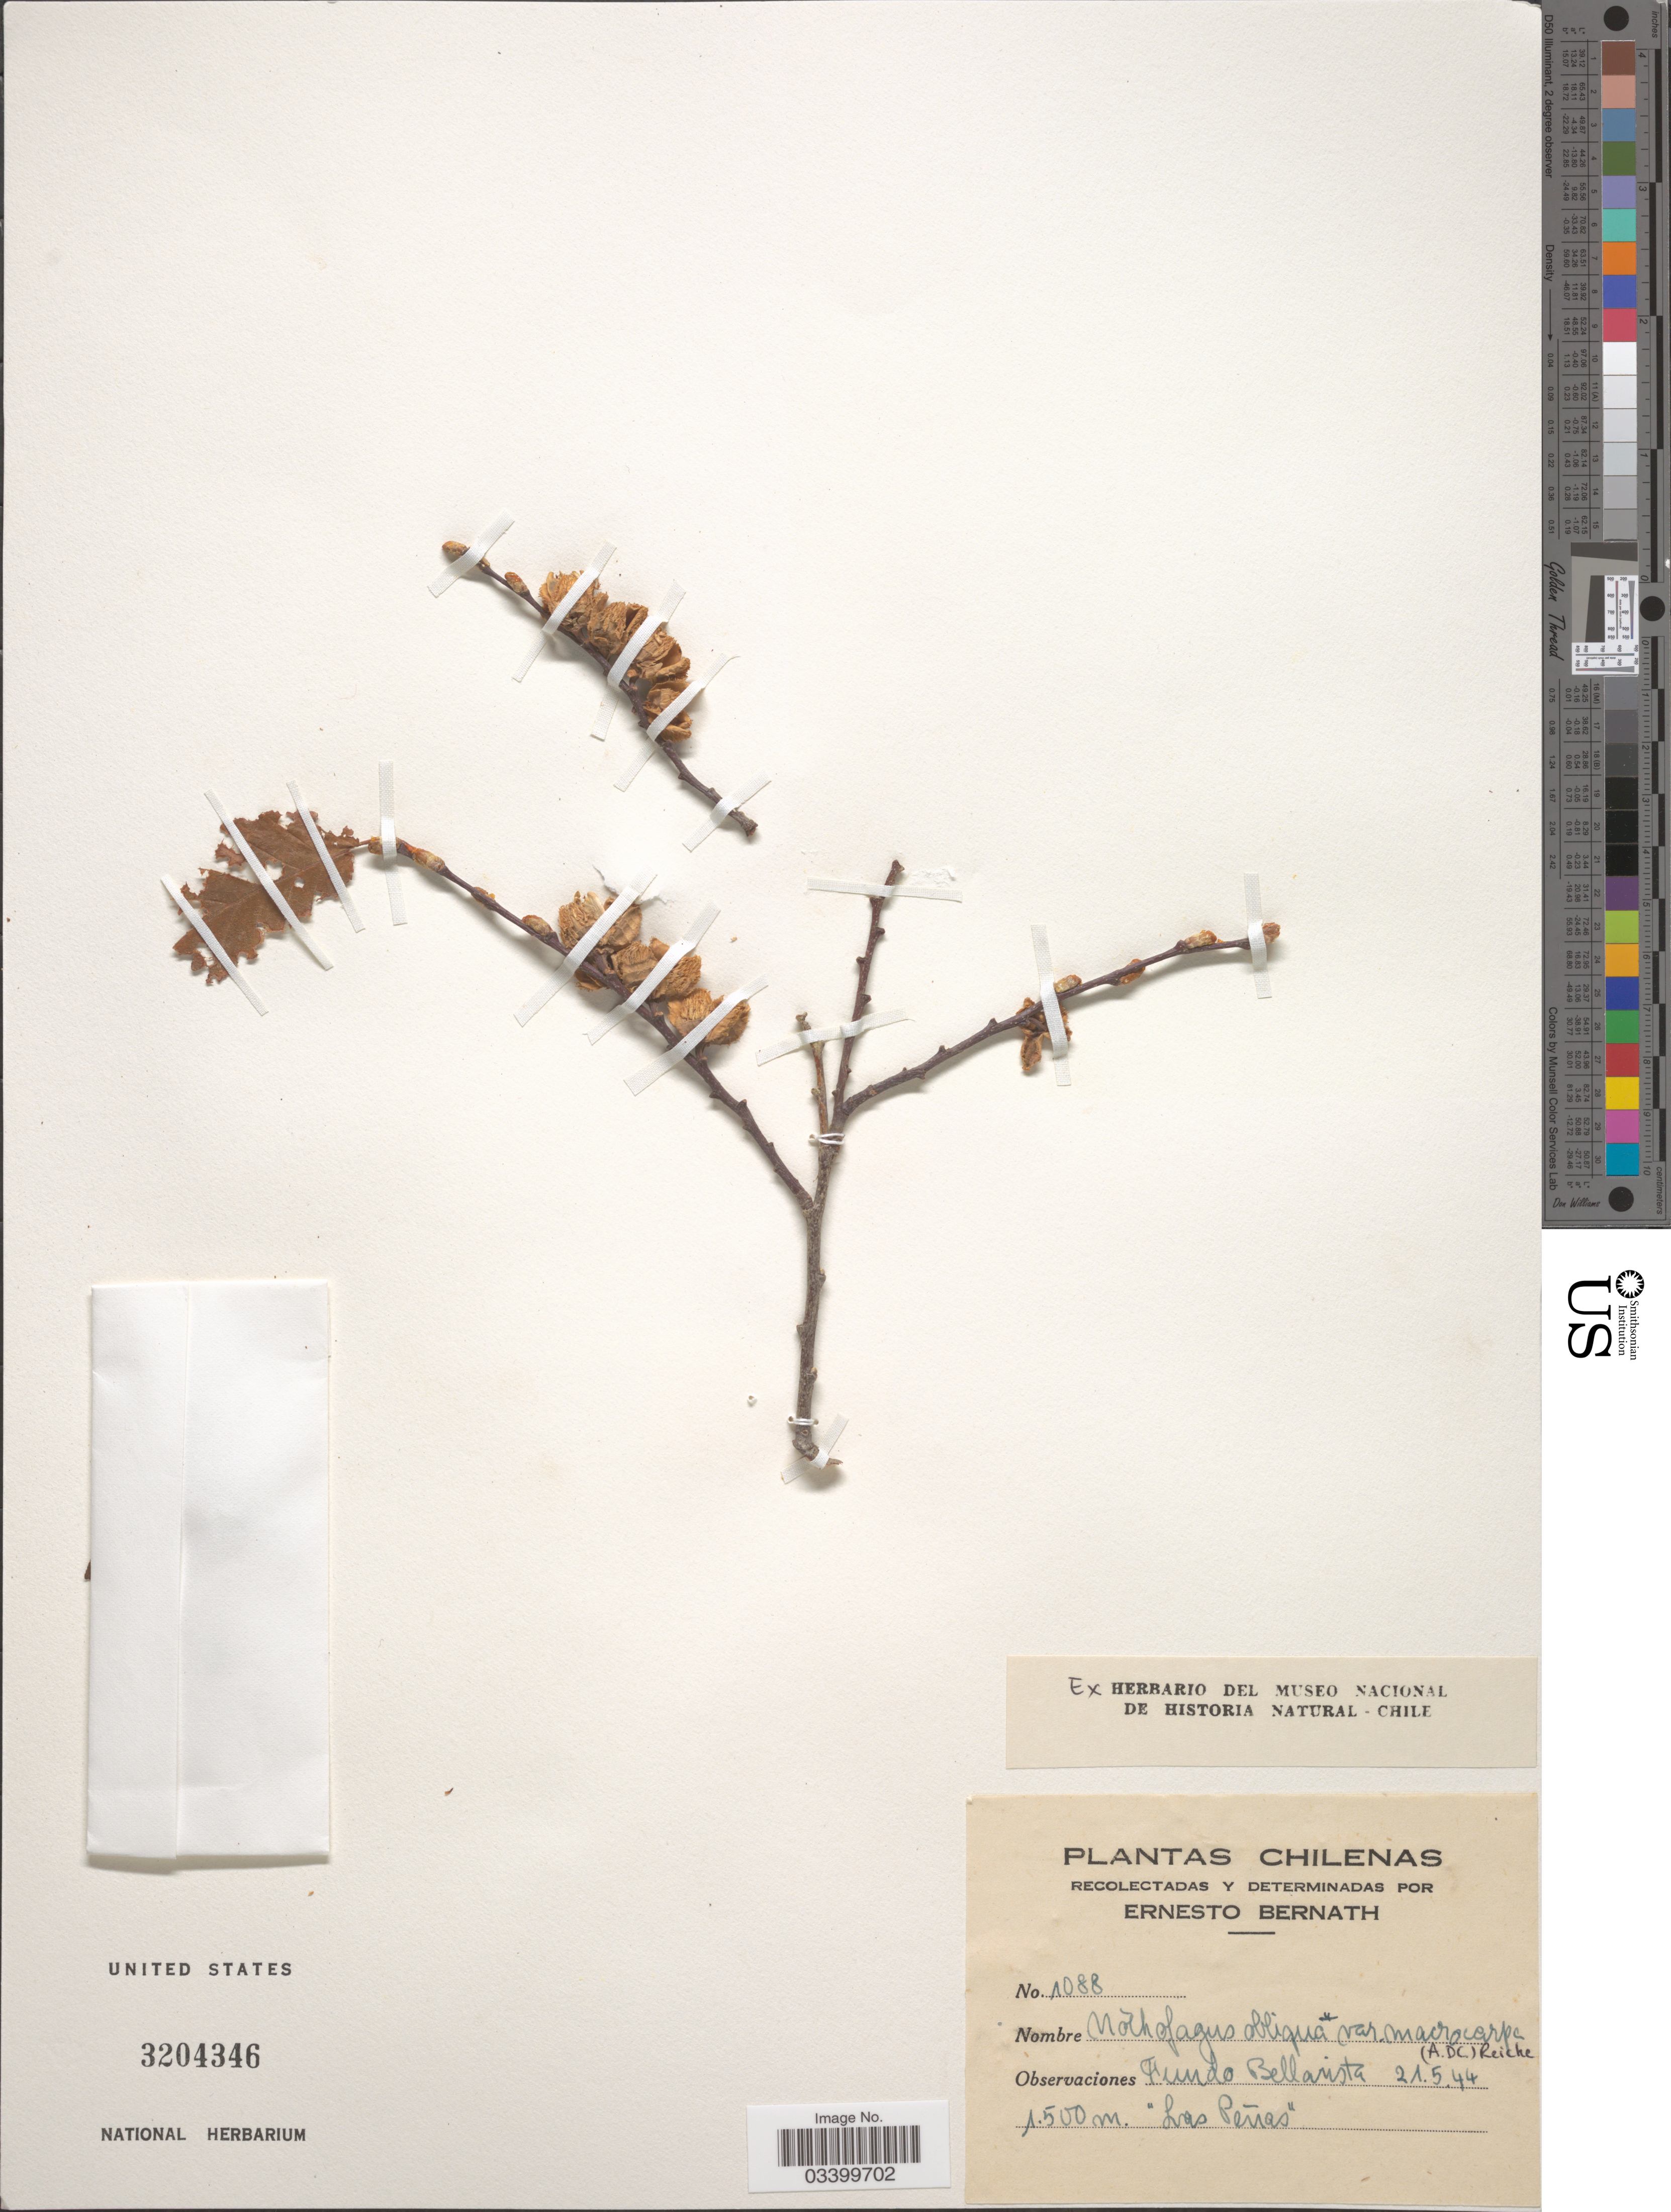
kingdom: Plantae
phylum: Tracheophyta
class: Magnoliopsida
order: Fagales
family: Nothofagaceae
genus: Nothofagus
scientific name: Nothofagus obliqua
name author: (Mirb.) Oerst.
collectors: E. Bernath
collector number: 1088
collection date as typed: Transcribed d/m/y: 21/5/44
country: Chile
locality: Fundo Bellavista. "Las Peñas".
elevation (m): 1500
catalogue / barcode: US 3204346